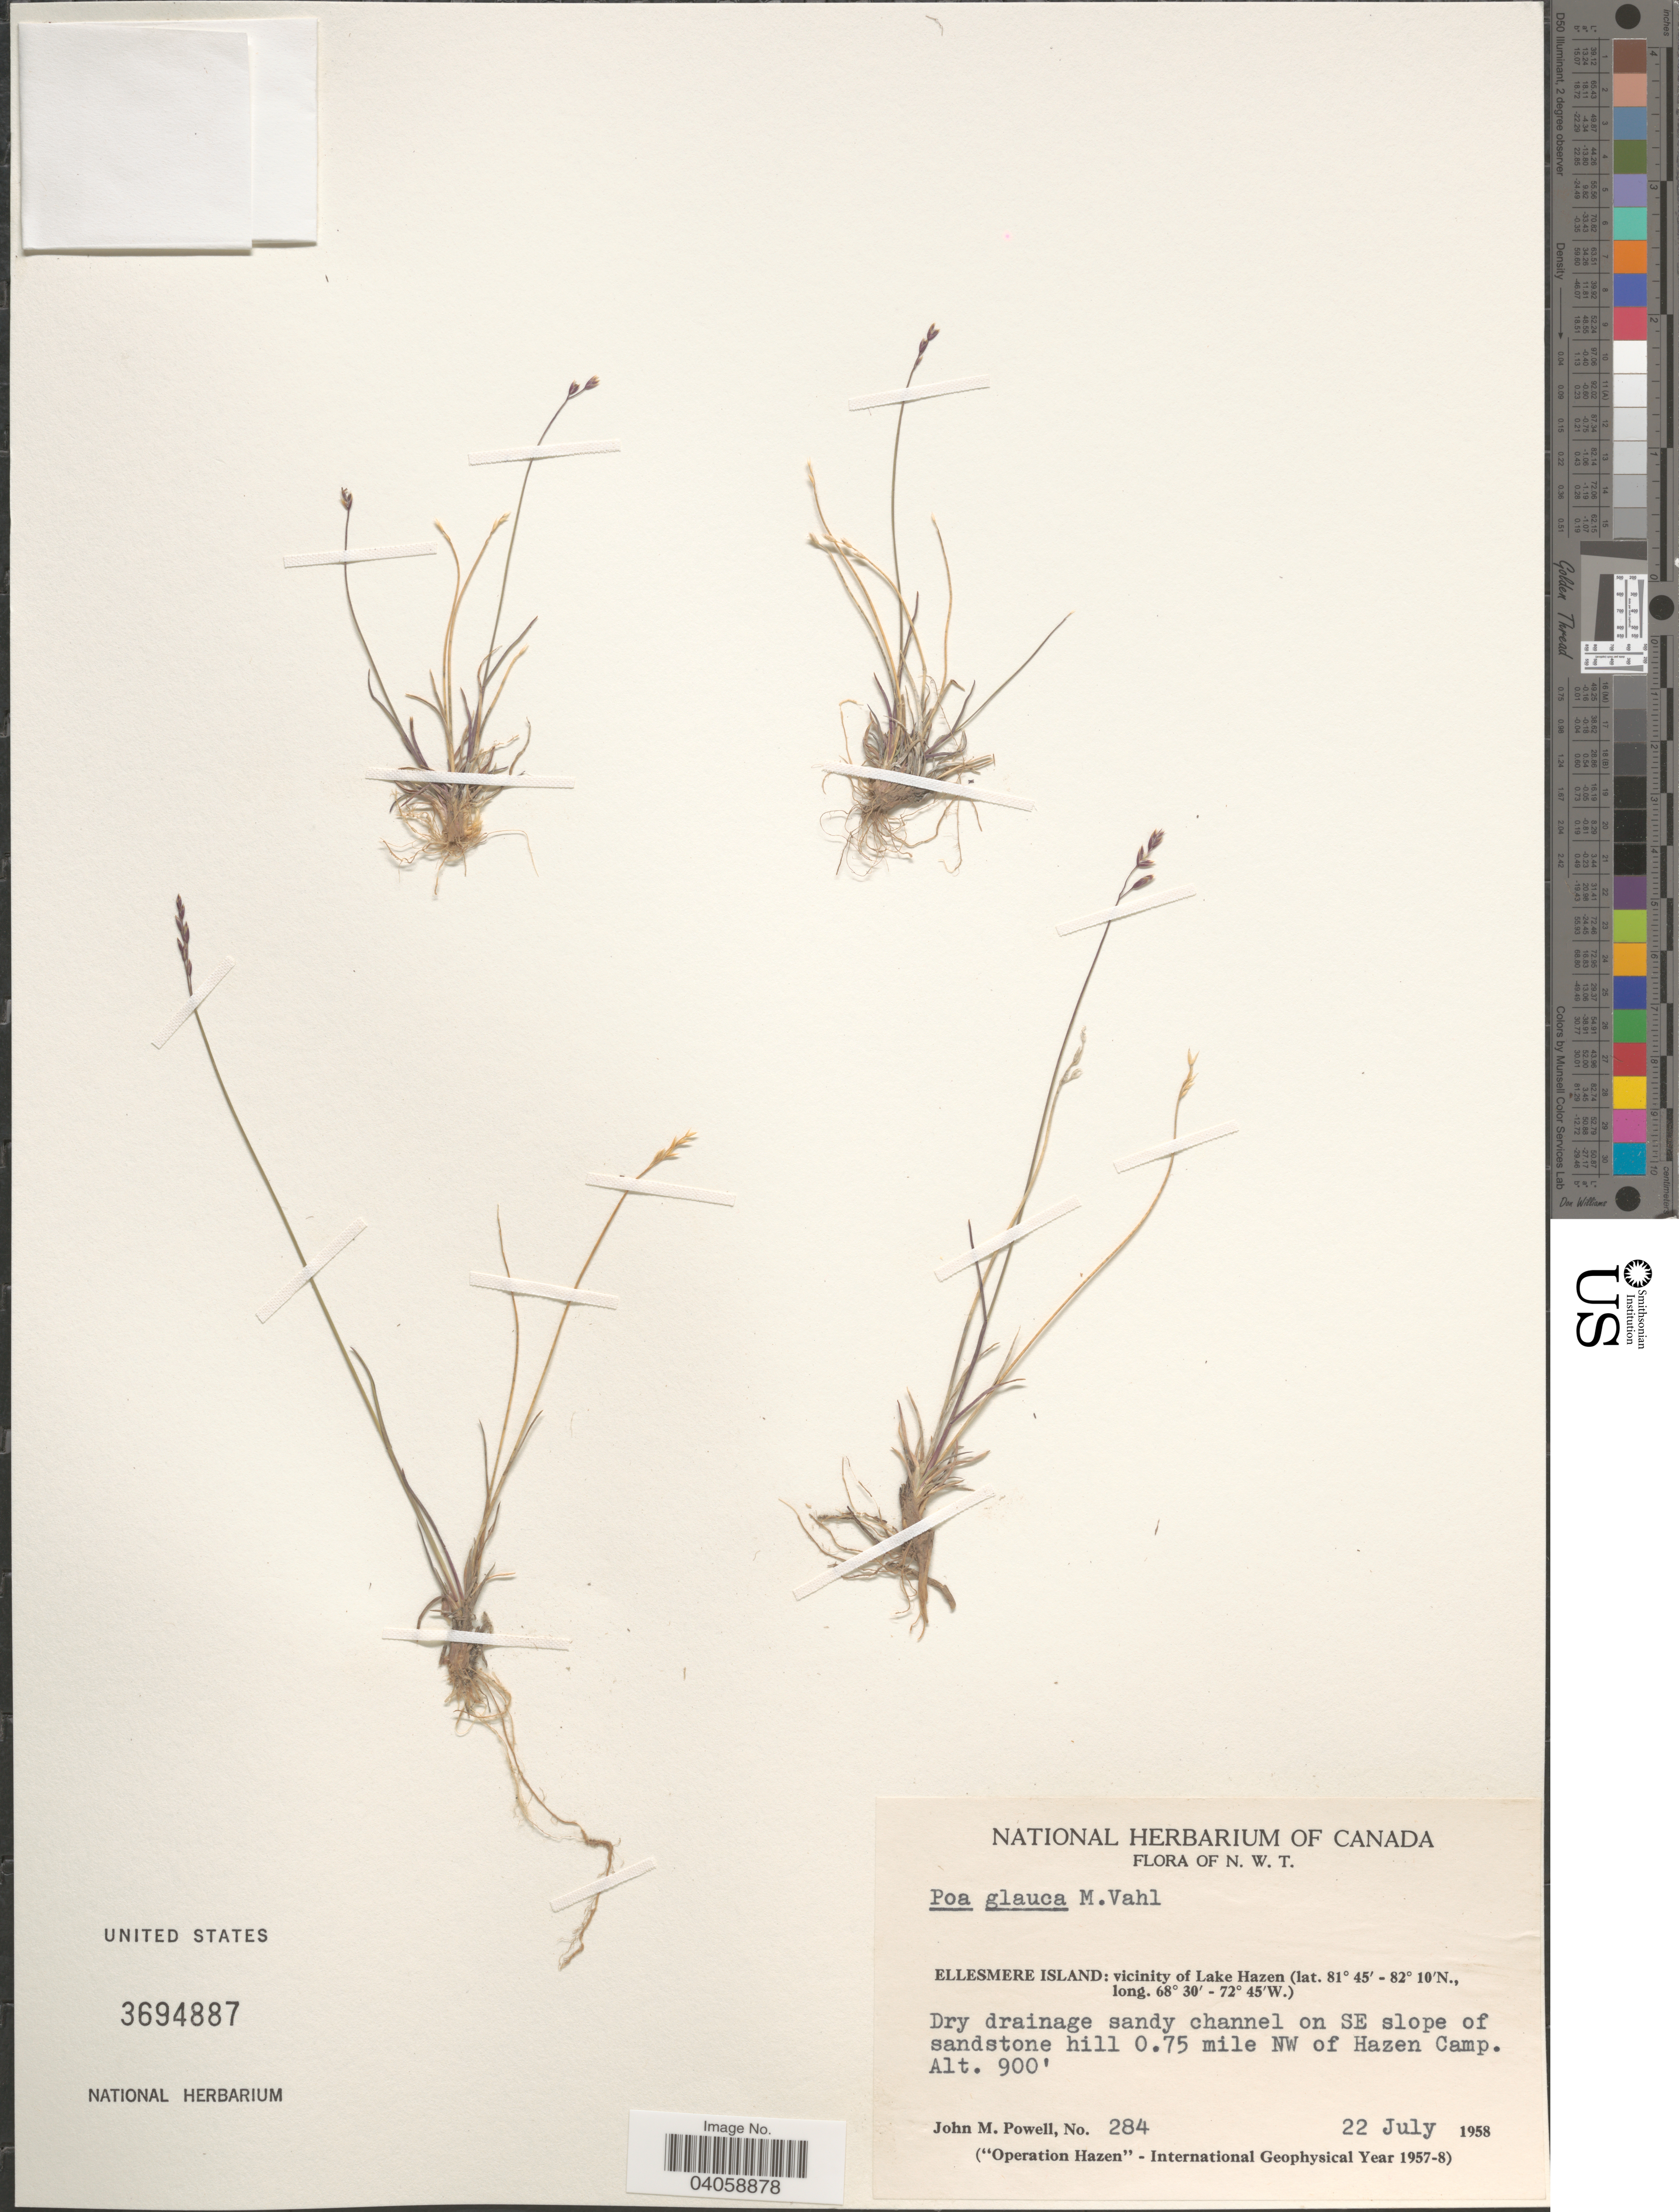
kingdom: Plantae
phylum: Tracheophyta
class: Liliopsida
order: Poales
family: Poaceae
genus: Poa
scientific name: Poa glauca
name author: Vahl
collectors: J. Powell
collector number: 284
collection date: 1958-07-22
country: Canada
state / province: Northwest Territories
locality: N. W. T. Ellesmere Island: vicinity of Lake Hazen. Channel on SE slope of sandstone hill 0.75 mile NW of Hazen Camp.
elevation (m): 274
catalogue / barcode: US 3694887